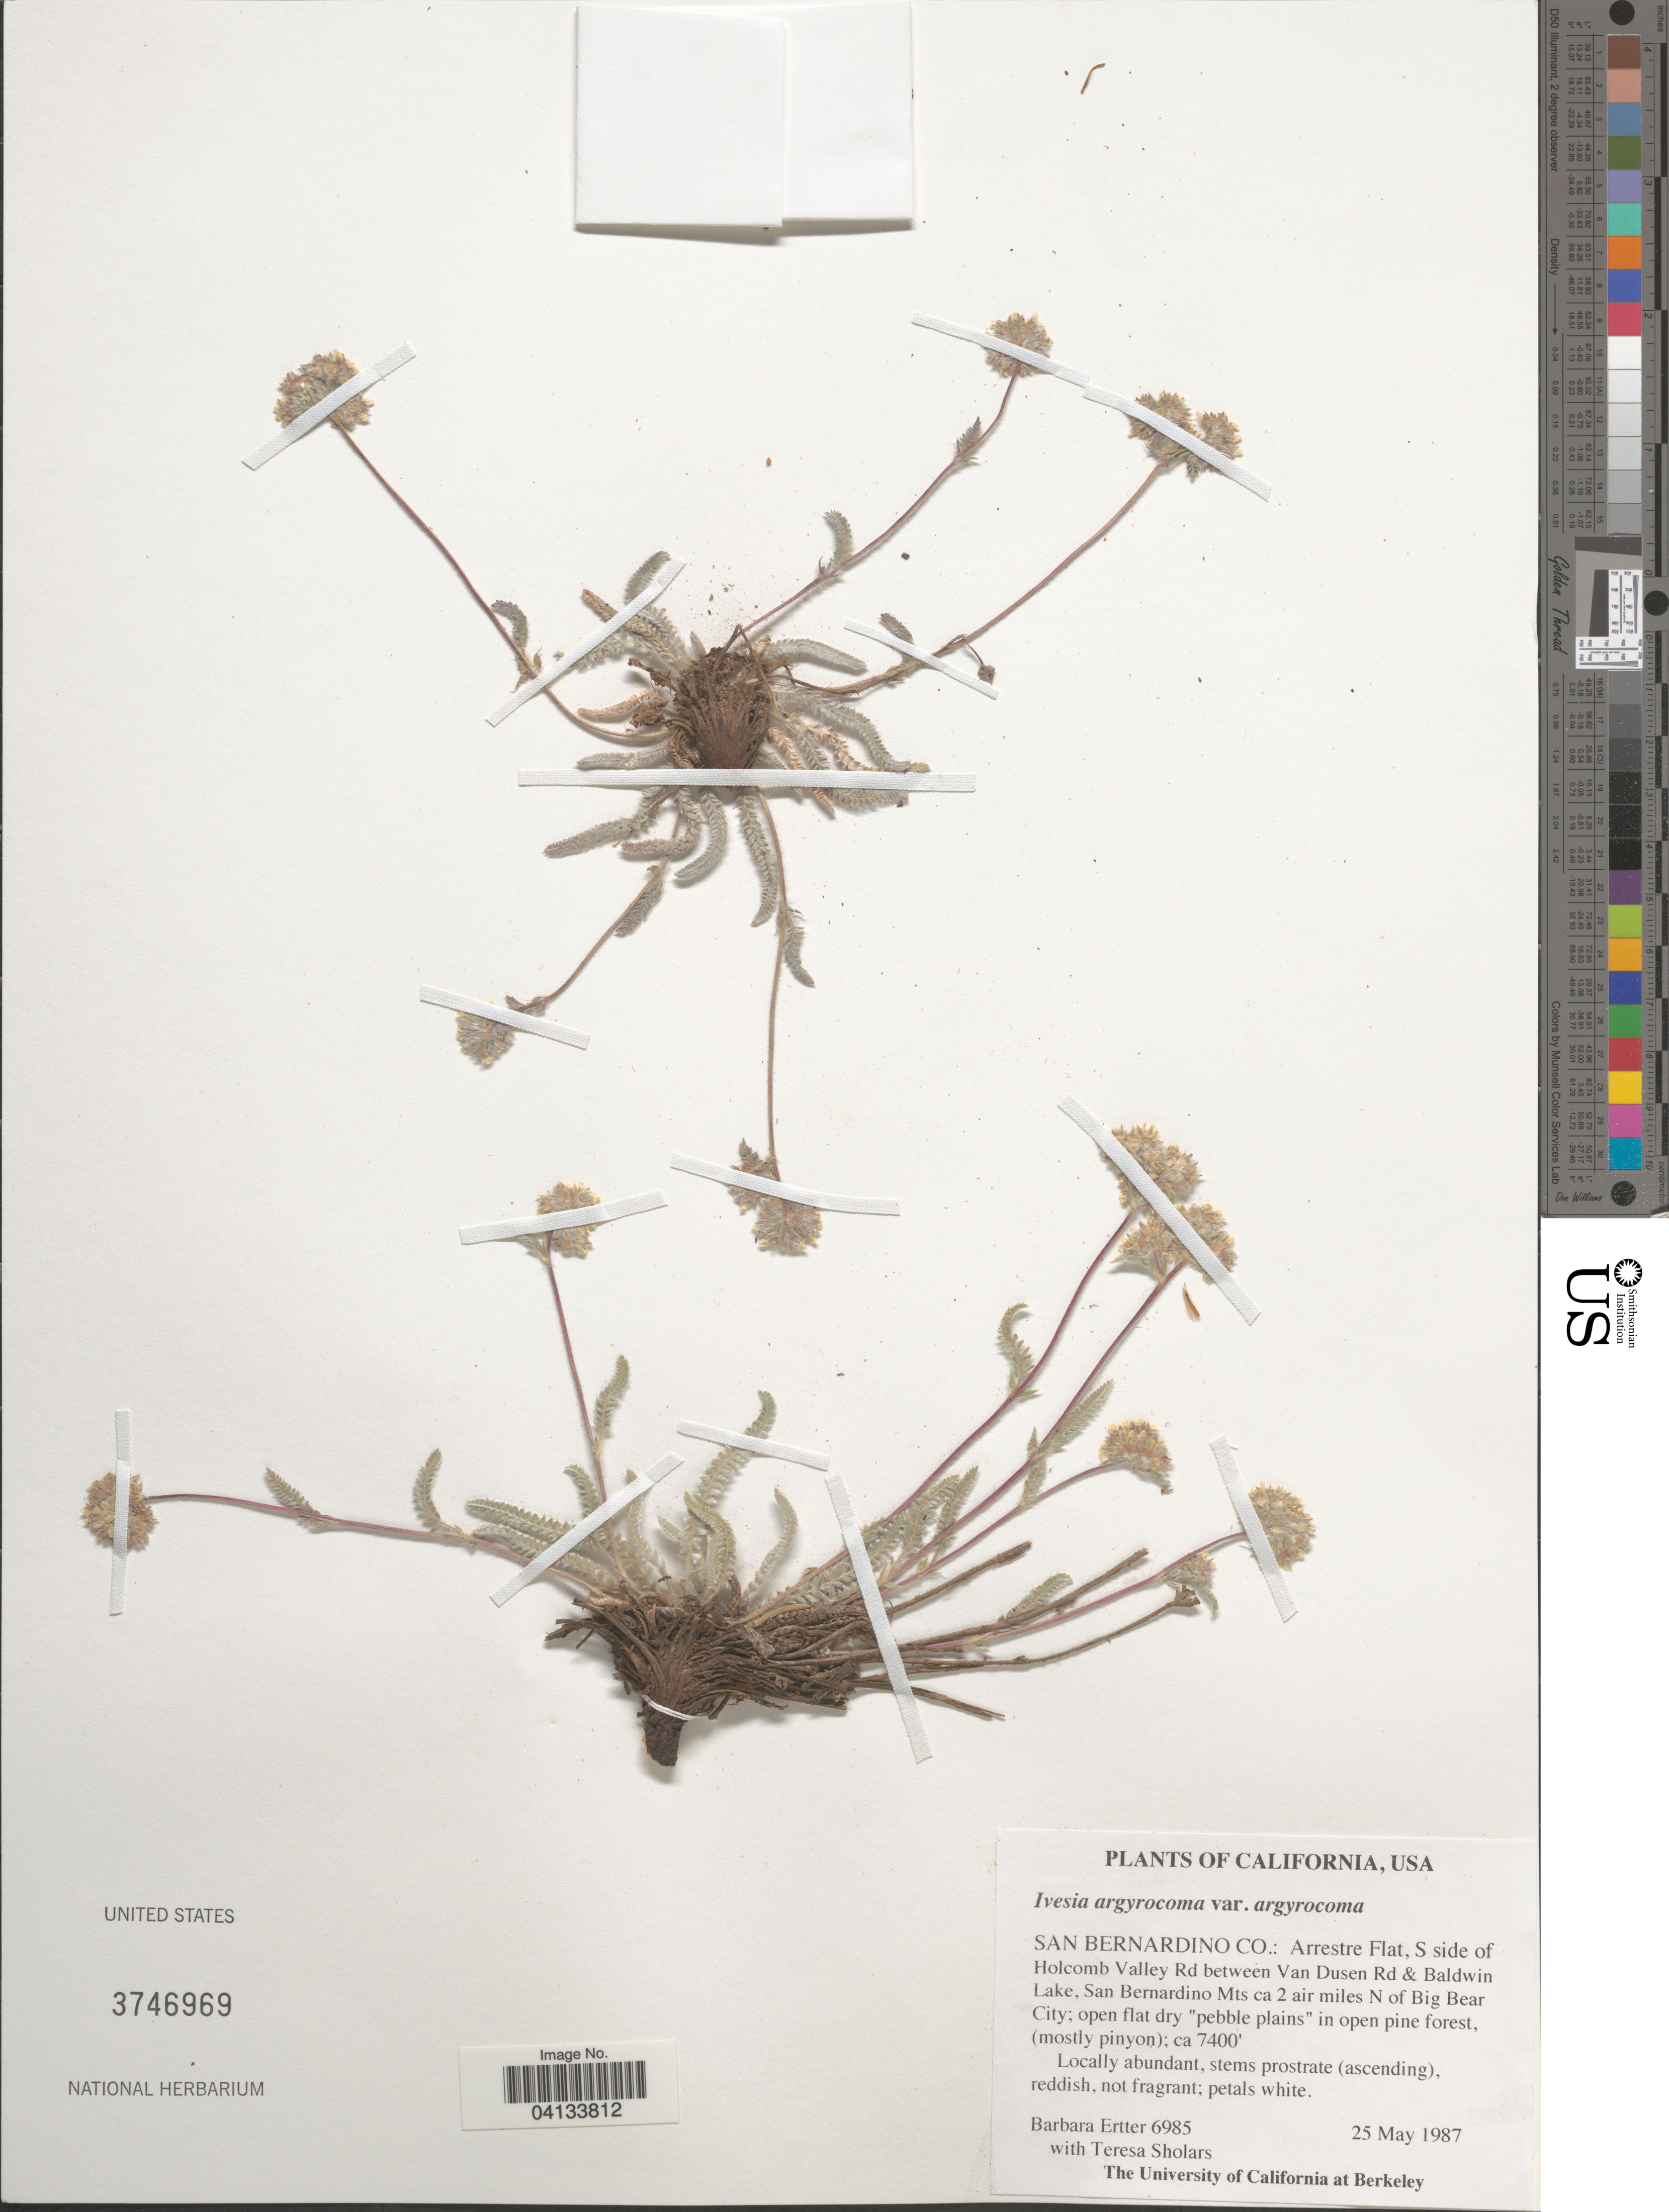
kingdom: Plantae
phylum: Tracheophyta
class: Magnoliopsida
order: Rosales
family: Rosaceae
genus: Potentilla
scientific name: Potentilla argyrocoma var. argyrocoma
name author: (Rydb.) Jeps.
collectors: B. Ertter & T. Sholars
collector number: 6985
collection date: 1987-05-25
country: United States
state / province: California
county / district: San Bernardino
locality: San Bernardino Co.: Arrestre Flat, S side of Holcomb Valley Rd between Van Dusen Rd & Baldwin Lake, San Bernardino Mts ca 2 air miles N of Big Bear City.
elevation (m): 2256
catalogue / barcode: US 3746969